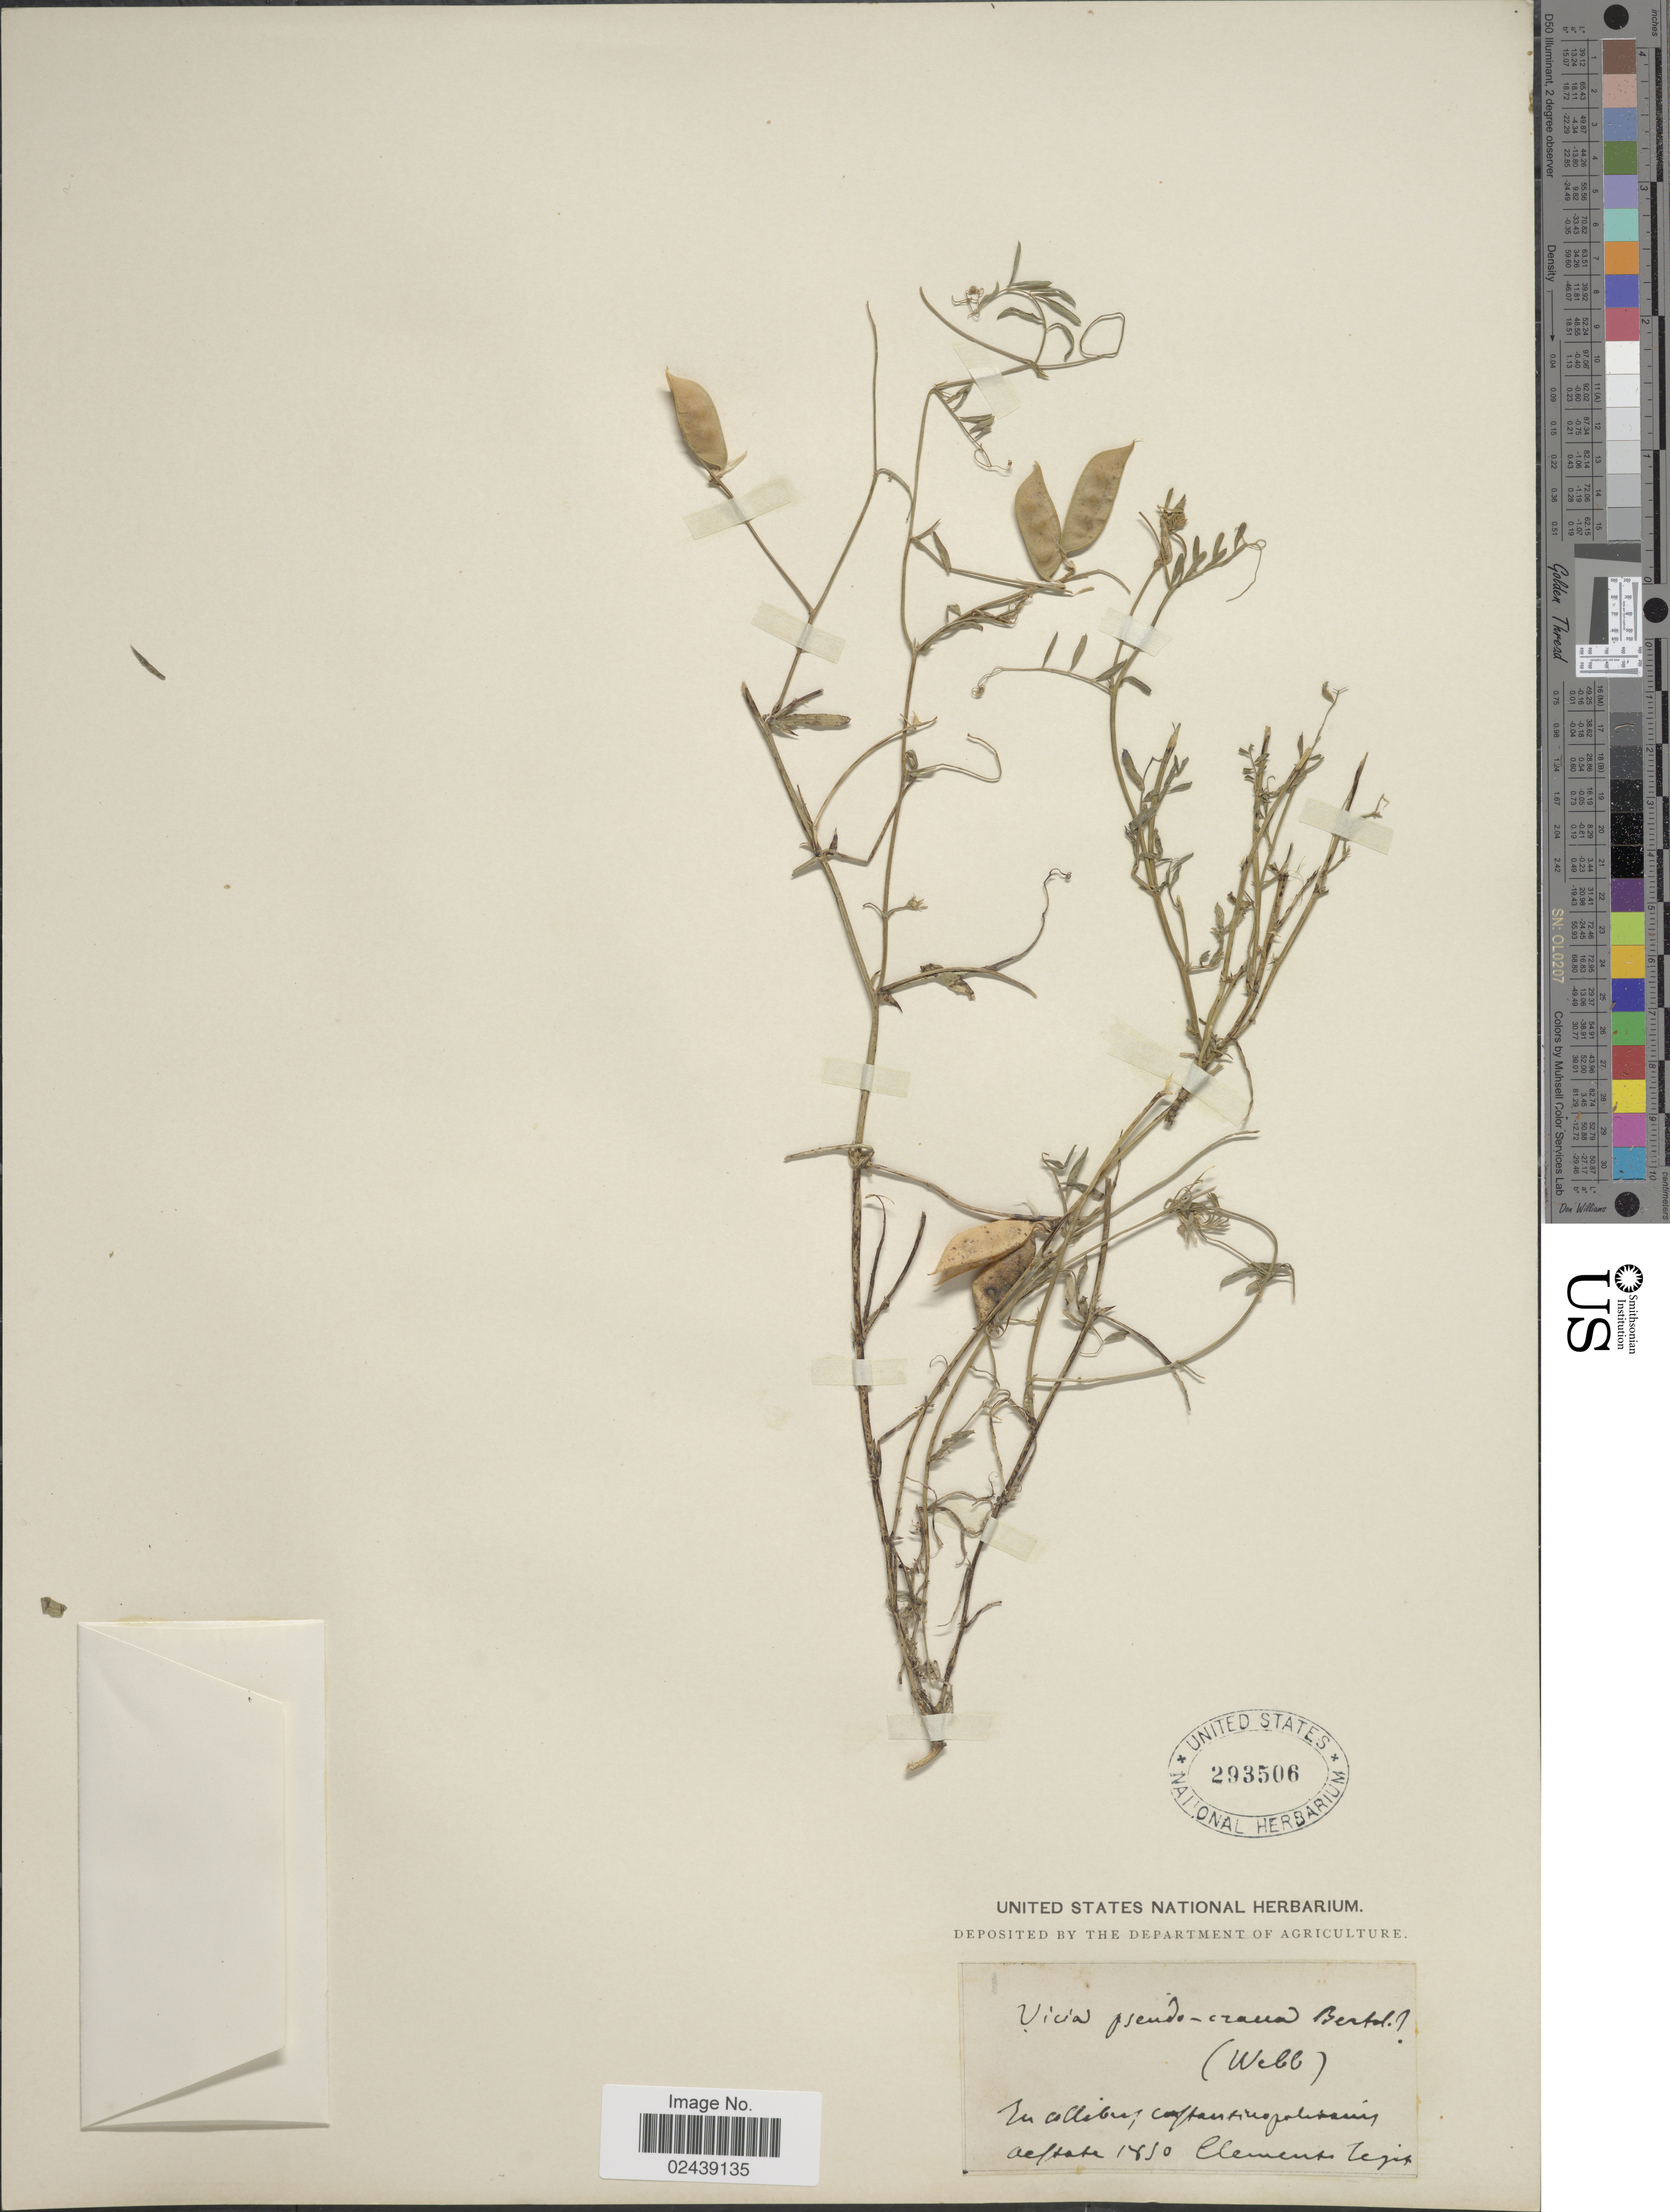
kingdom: Plantae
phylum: Tracheophyta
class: Magnoliopsida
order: Fabales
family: Fabaceae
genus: Vicia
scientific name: Vicia pseudocracca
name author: Bertol.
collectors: -. Clements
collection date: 1890-10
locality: In collibus catantrioplitanis [interpreted]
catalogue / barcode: US 293506